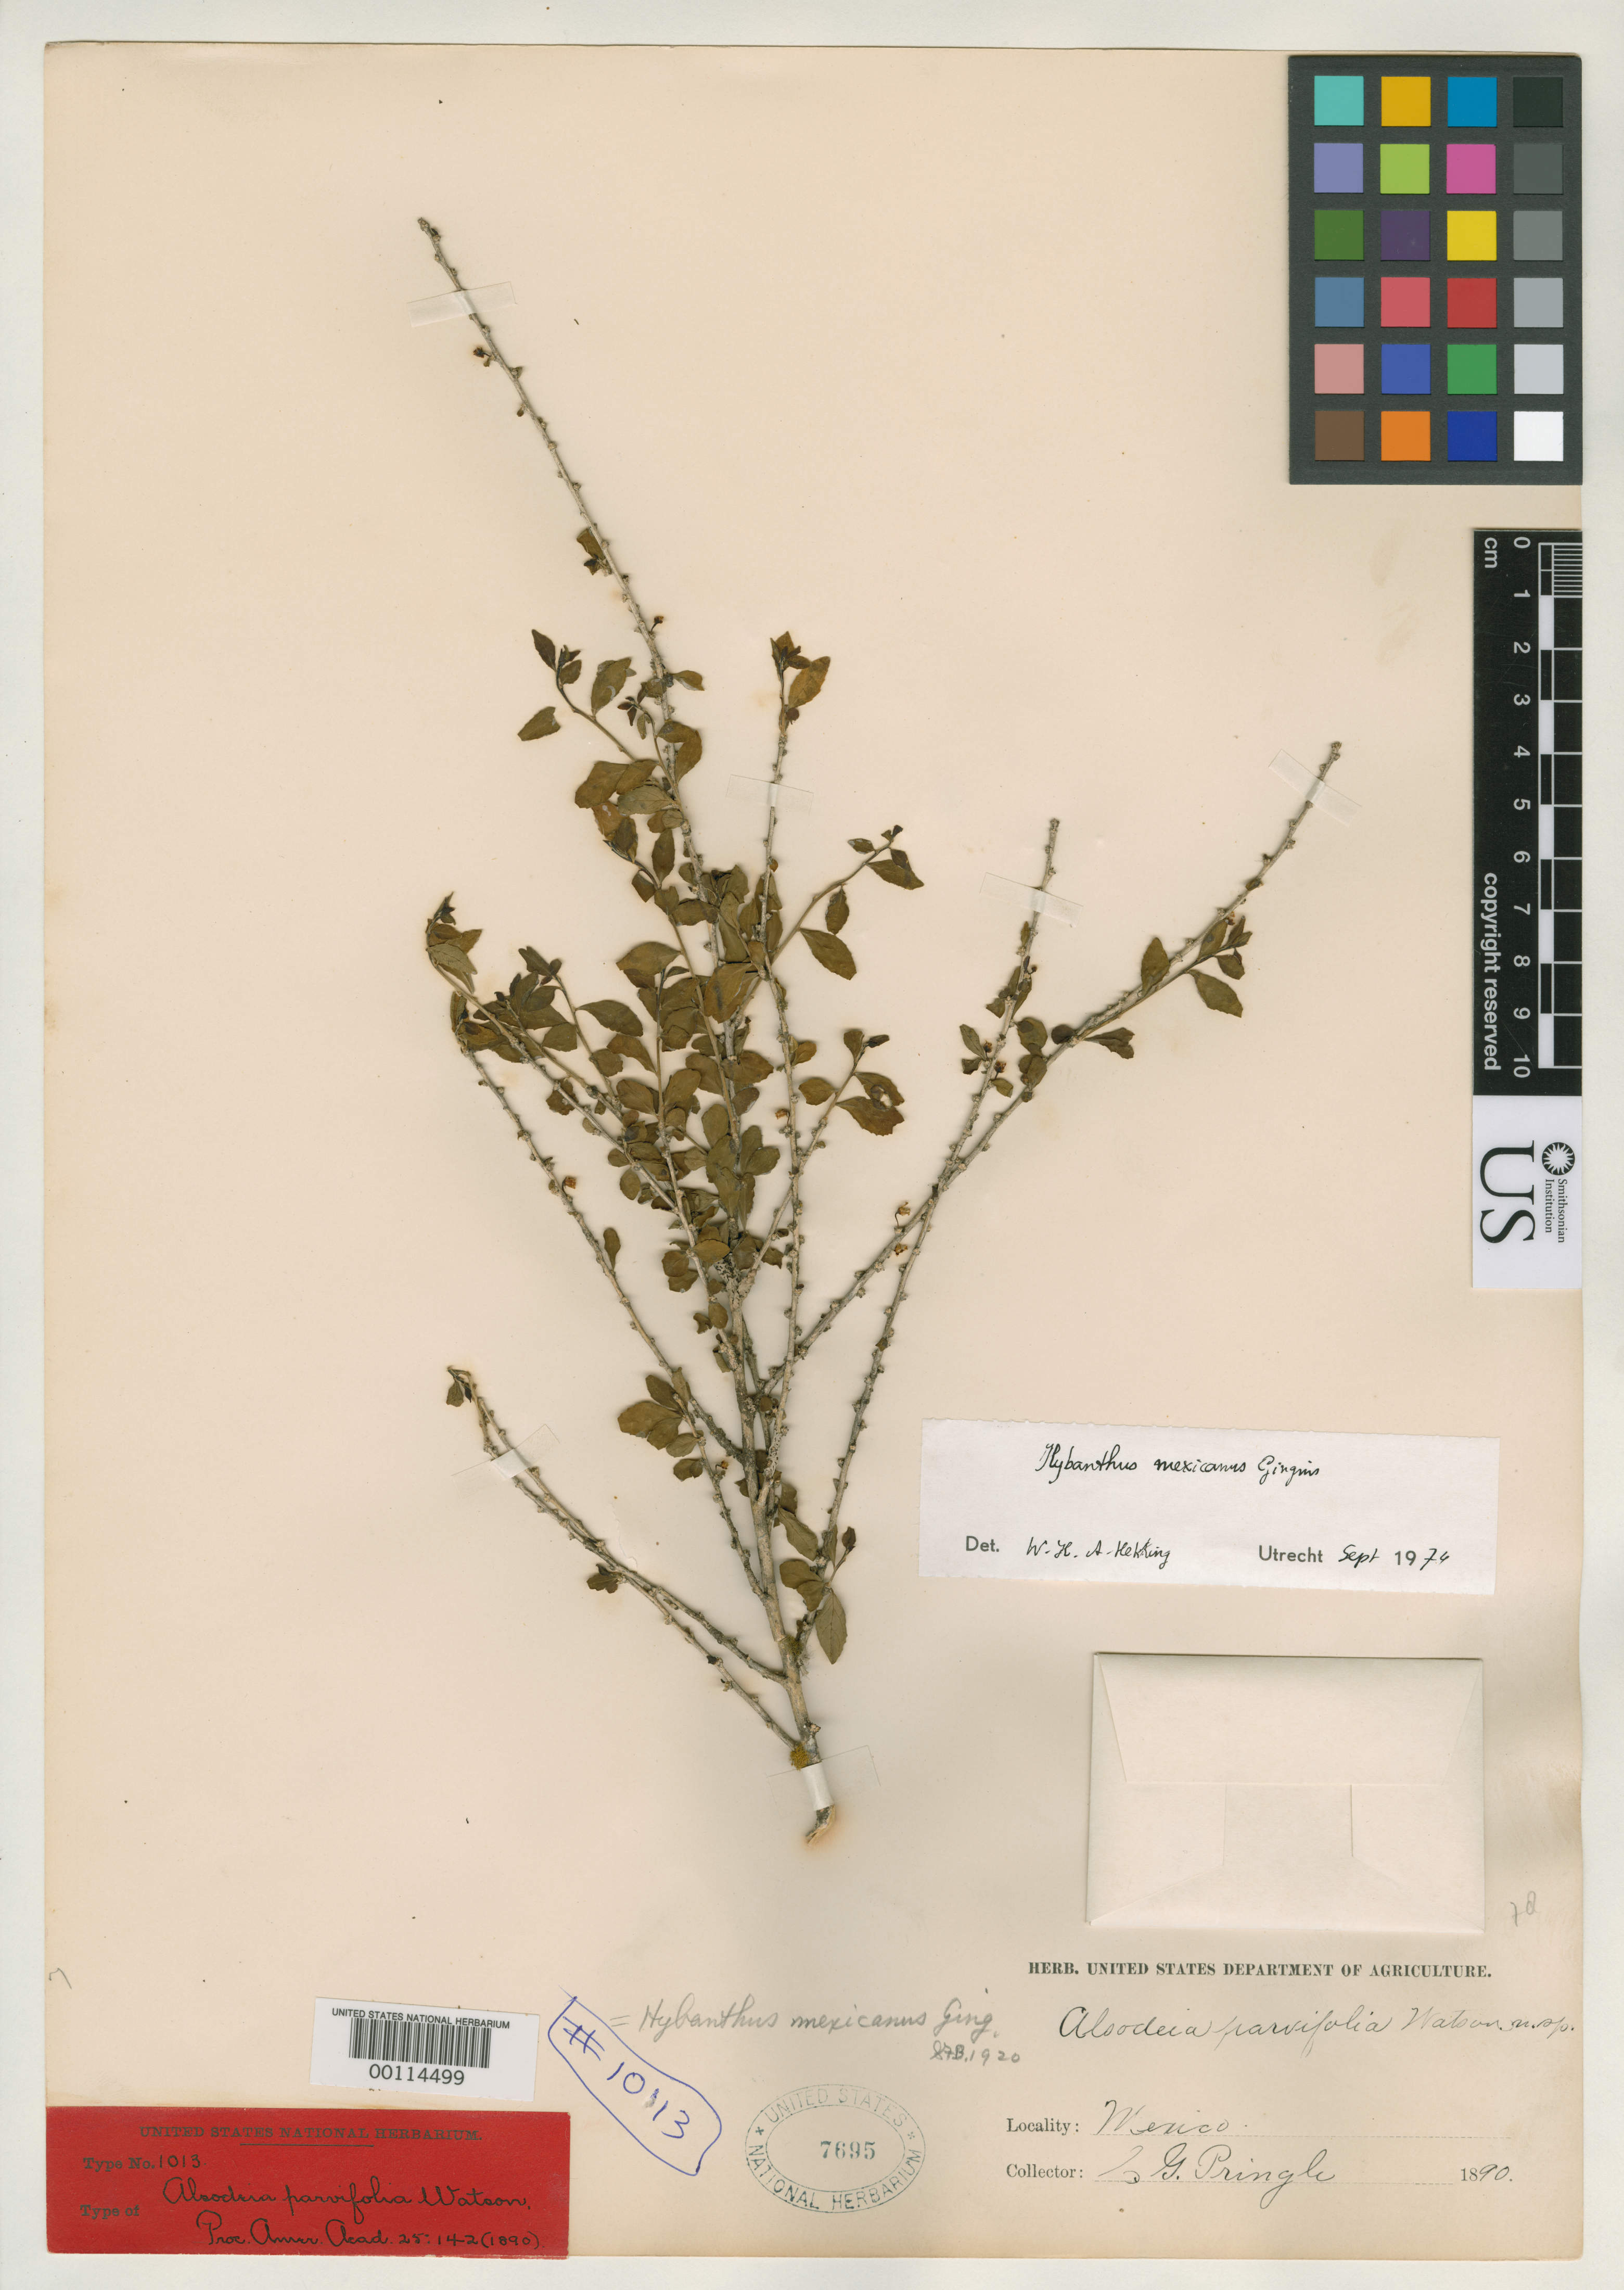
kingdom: Plantae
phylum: Tracheophyta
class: Magnoliopsida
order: Malpighiales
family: Violaceae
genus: Alsodeia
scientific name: Alsodeia parvifolia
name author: S. Watson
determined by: Hekking, W. H. A.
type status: Isolectotype; Type Collection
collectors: C. G. Pringle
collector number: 3063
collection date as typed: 1890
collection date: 1890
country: Mexico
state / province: San Luis Potosí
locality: Limestone ledges, hills of Las Canoas.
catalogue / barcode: US 7695